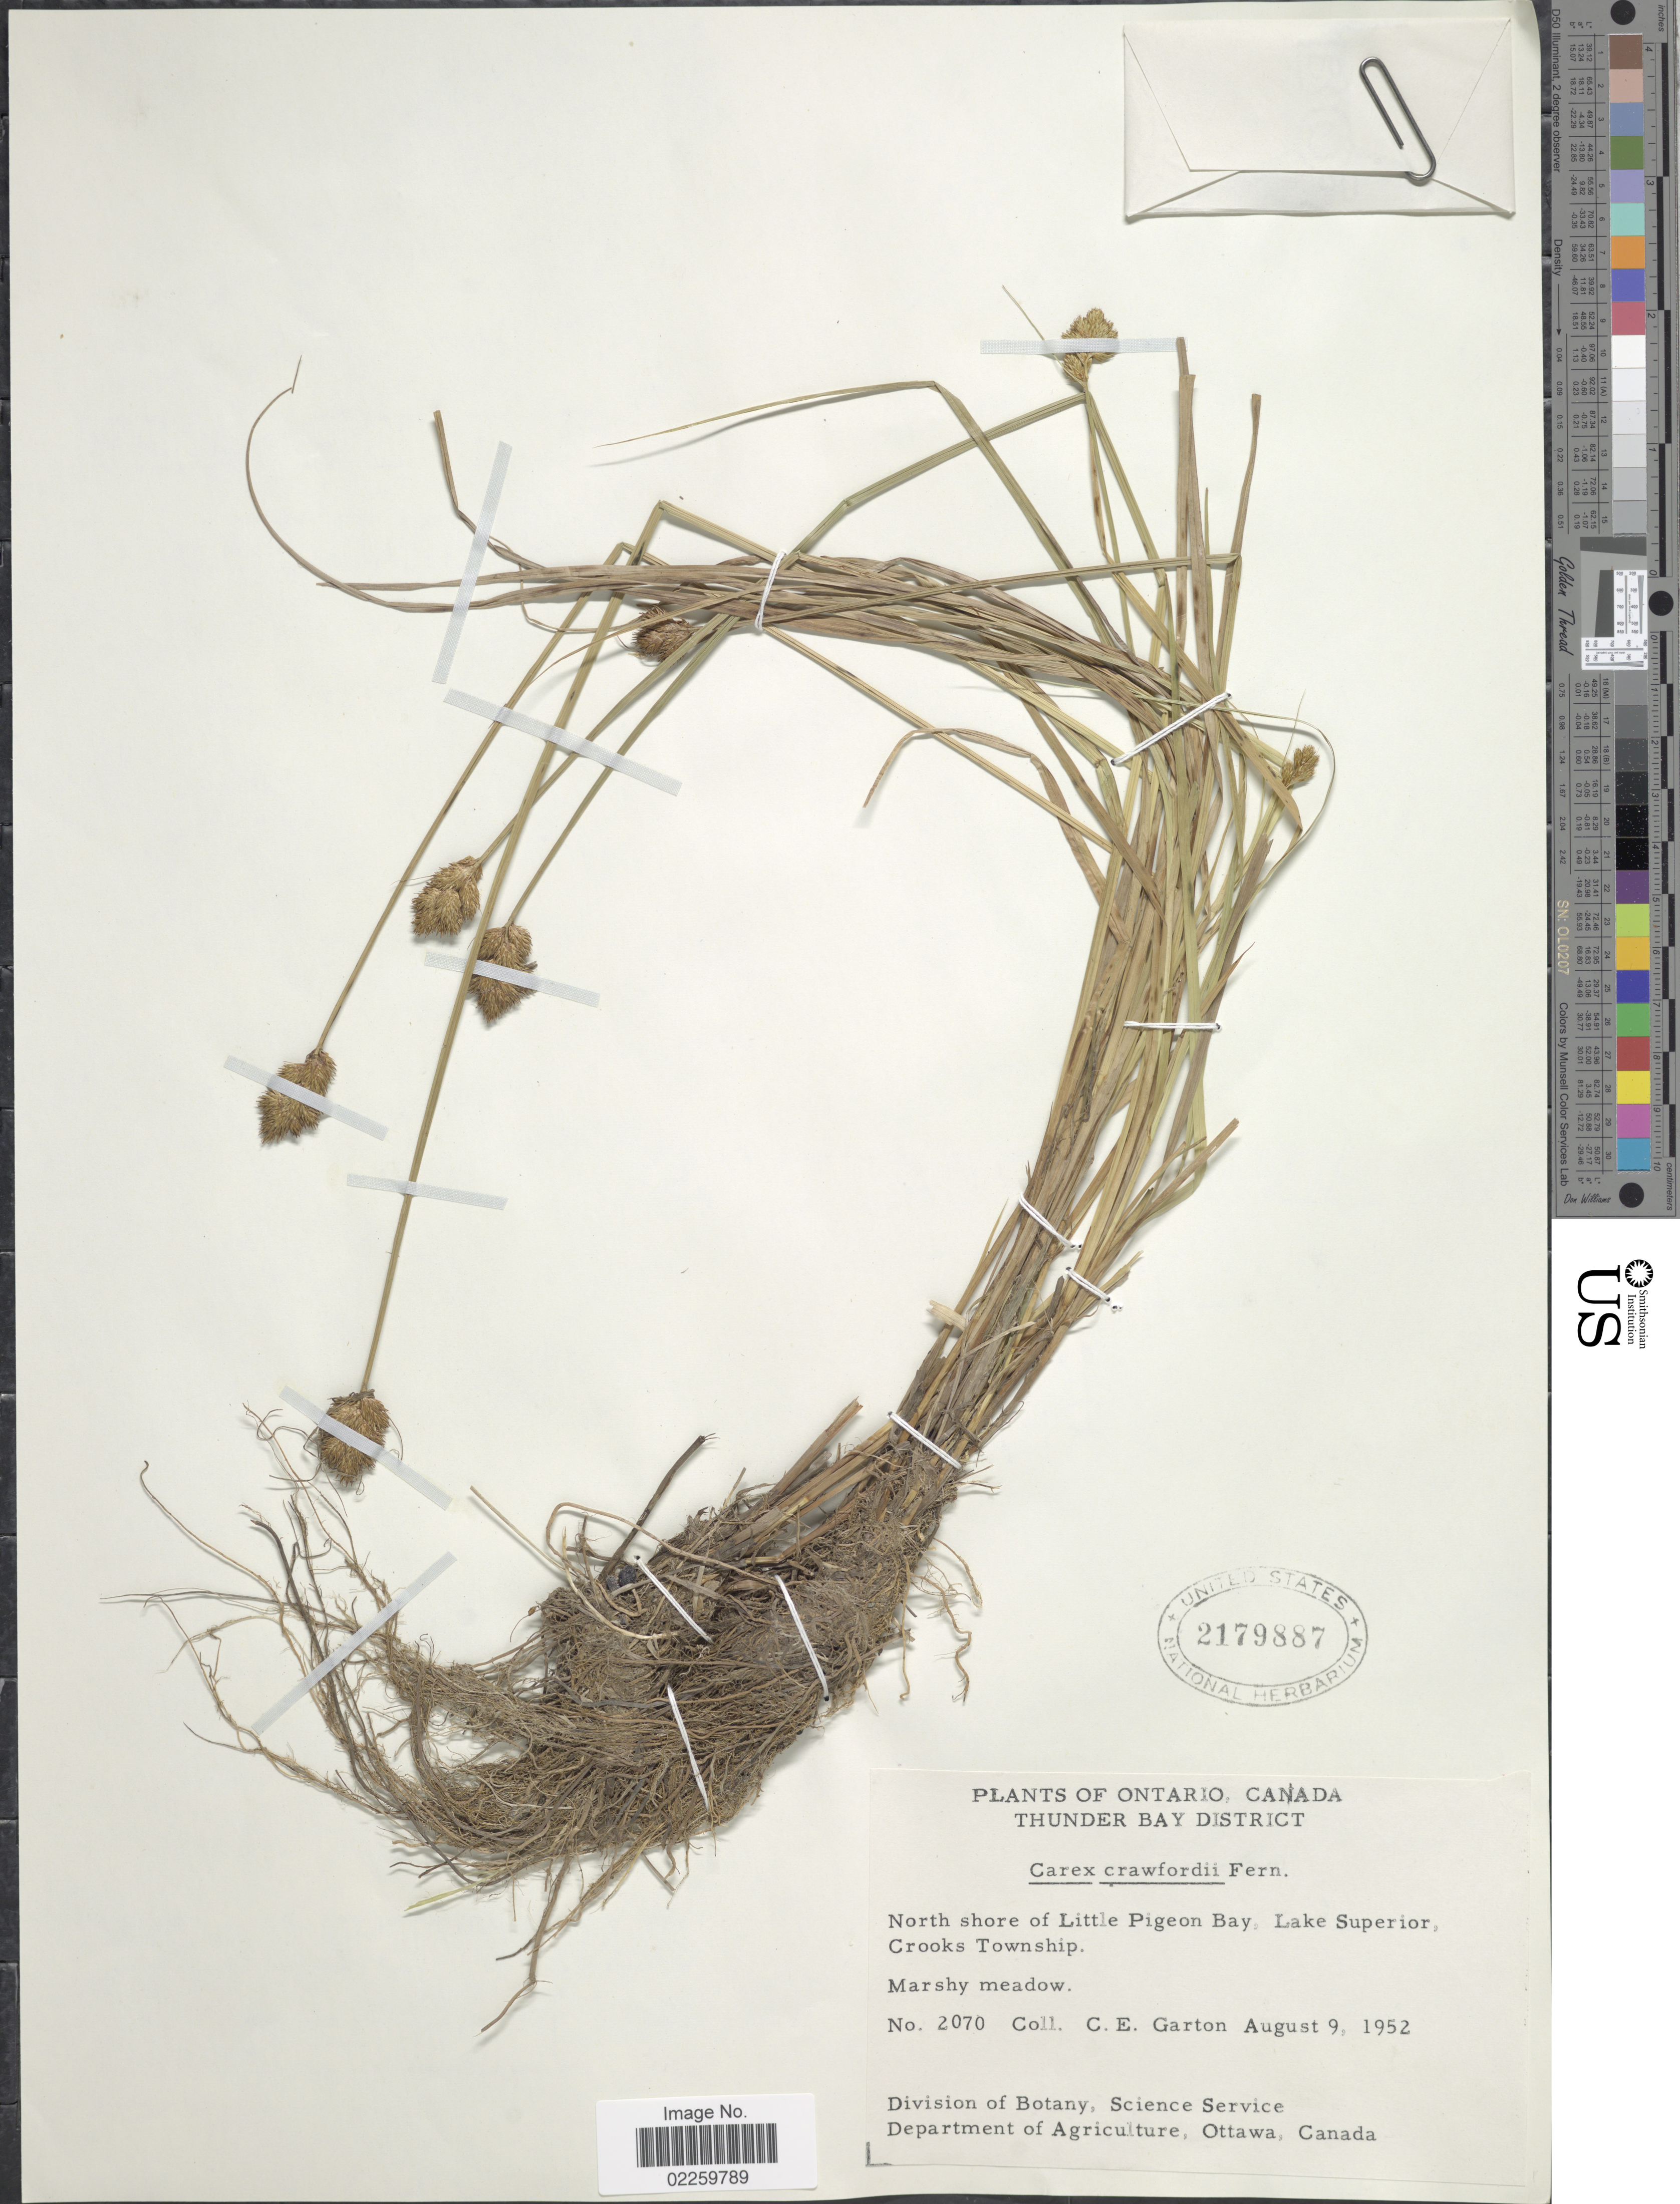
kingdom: Plantae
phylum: Tracheophyta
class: Liliopsida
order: Poales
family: Cyperaceae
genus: Carex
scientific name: Carex crawfordii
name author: Fernald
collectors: C. E. Garton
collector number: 2070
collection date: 1952-08-09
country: Canada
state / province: Ontario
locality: Thunder Bay District, north shore of Little Pigeon Bay, Lake Superior, Crooks Township, marshy meadow.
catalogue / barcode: US 2179887